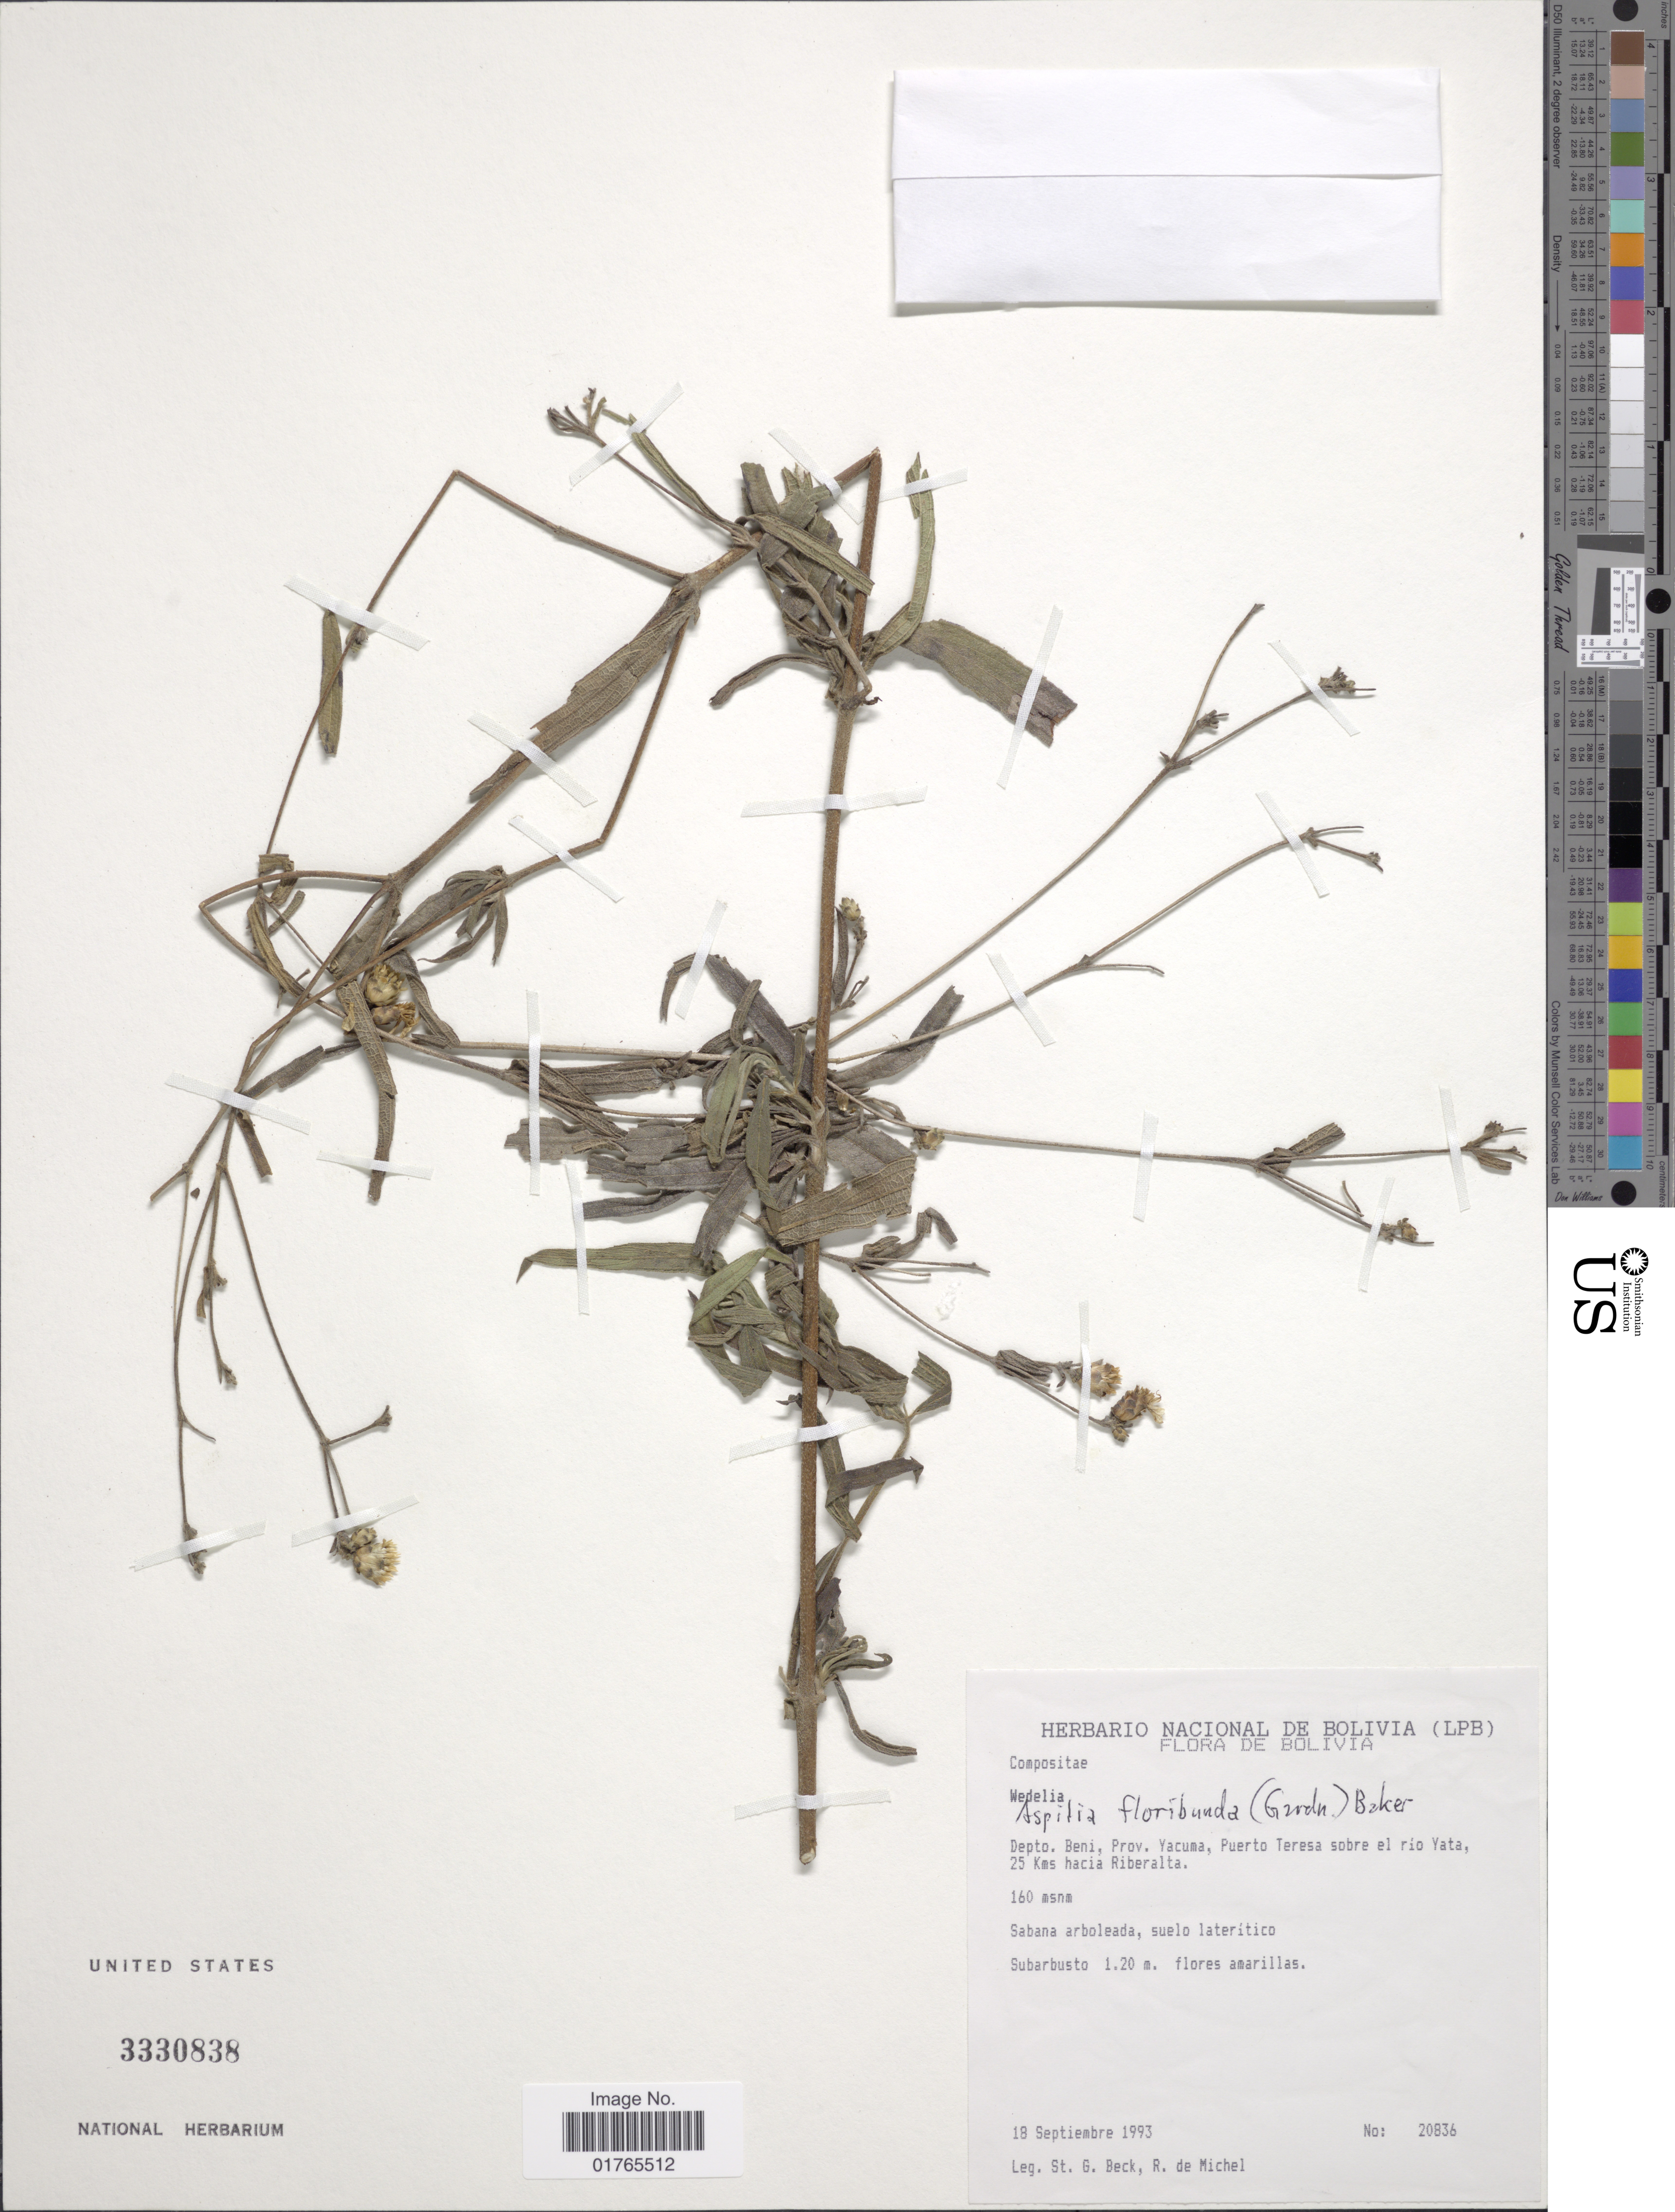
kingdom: Plantae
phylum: Tracheophyta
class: Magnoliopsida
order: Asterales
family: Asteraceae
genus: Aspilia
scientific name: Aspilia floribunda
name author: (Gardner) Baker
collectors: S. G. Beck & R. d. Michel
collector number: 20836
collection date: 1993-09-18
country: Bolivia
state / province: Beni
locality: Prov. Yacuma. Puerto Terese sobre el rio Yata, 25 kms hacia Riberalta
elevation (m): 160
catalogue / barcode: US 3330838